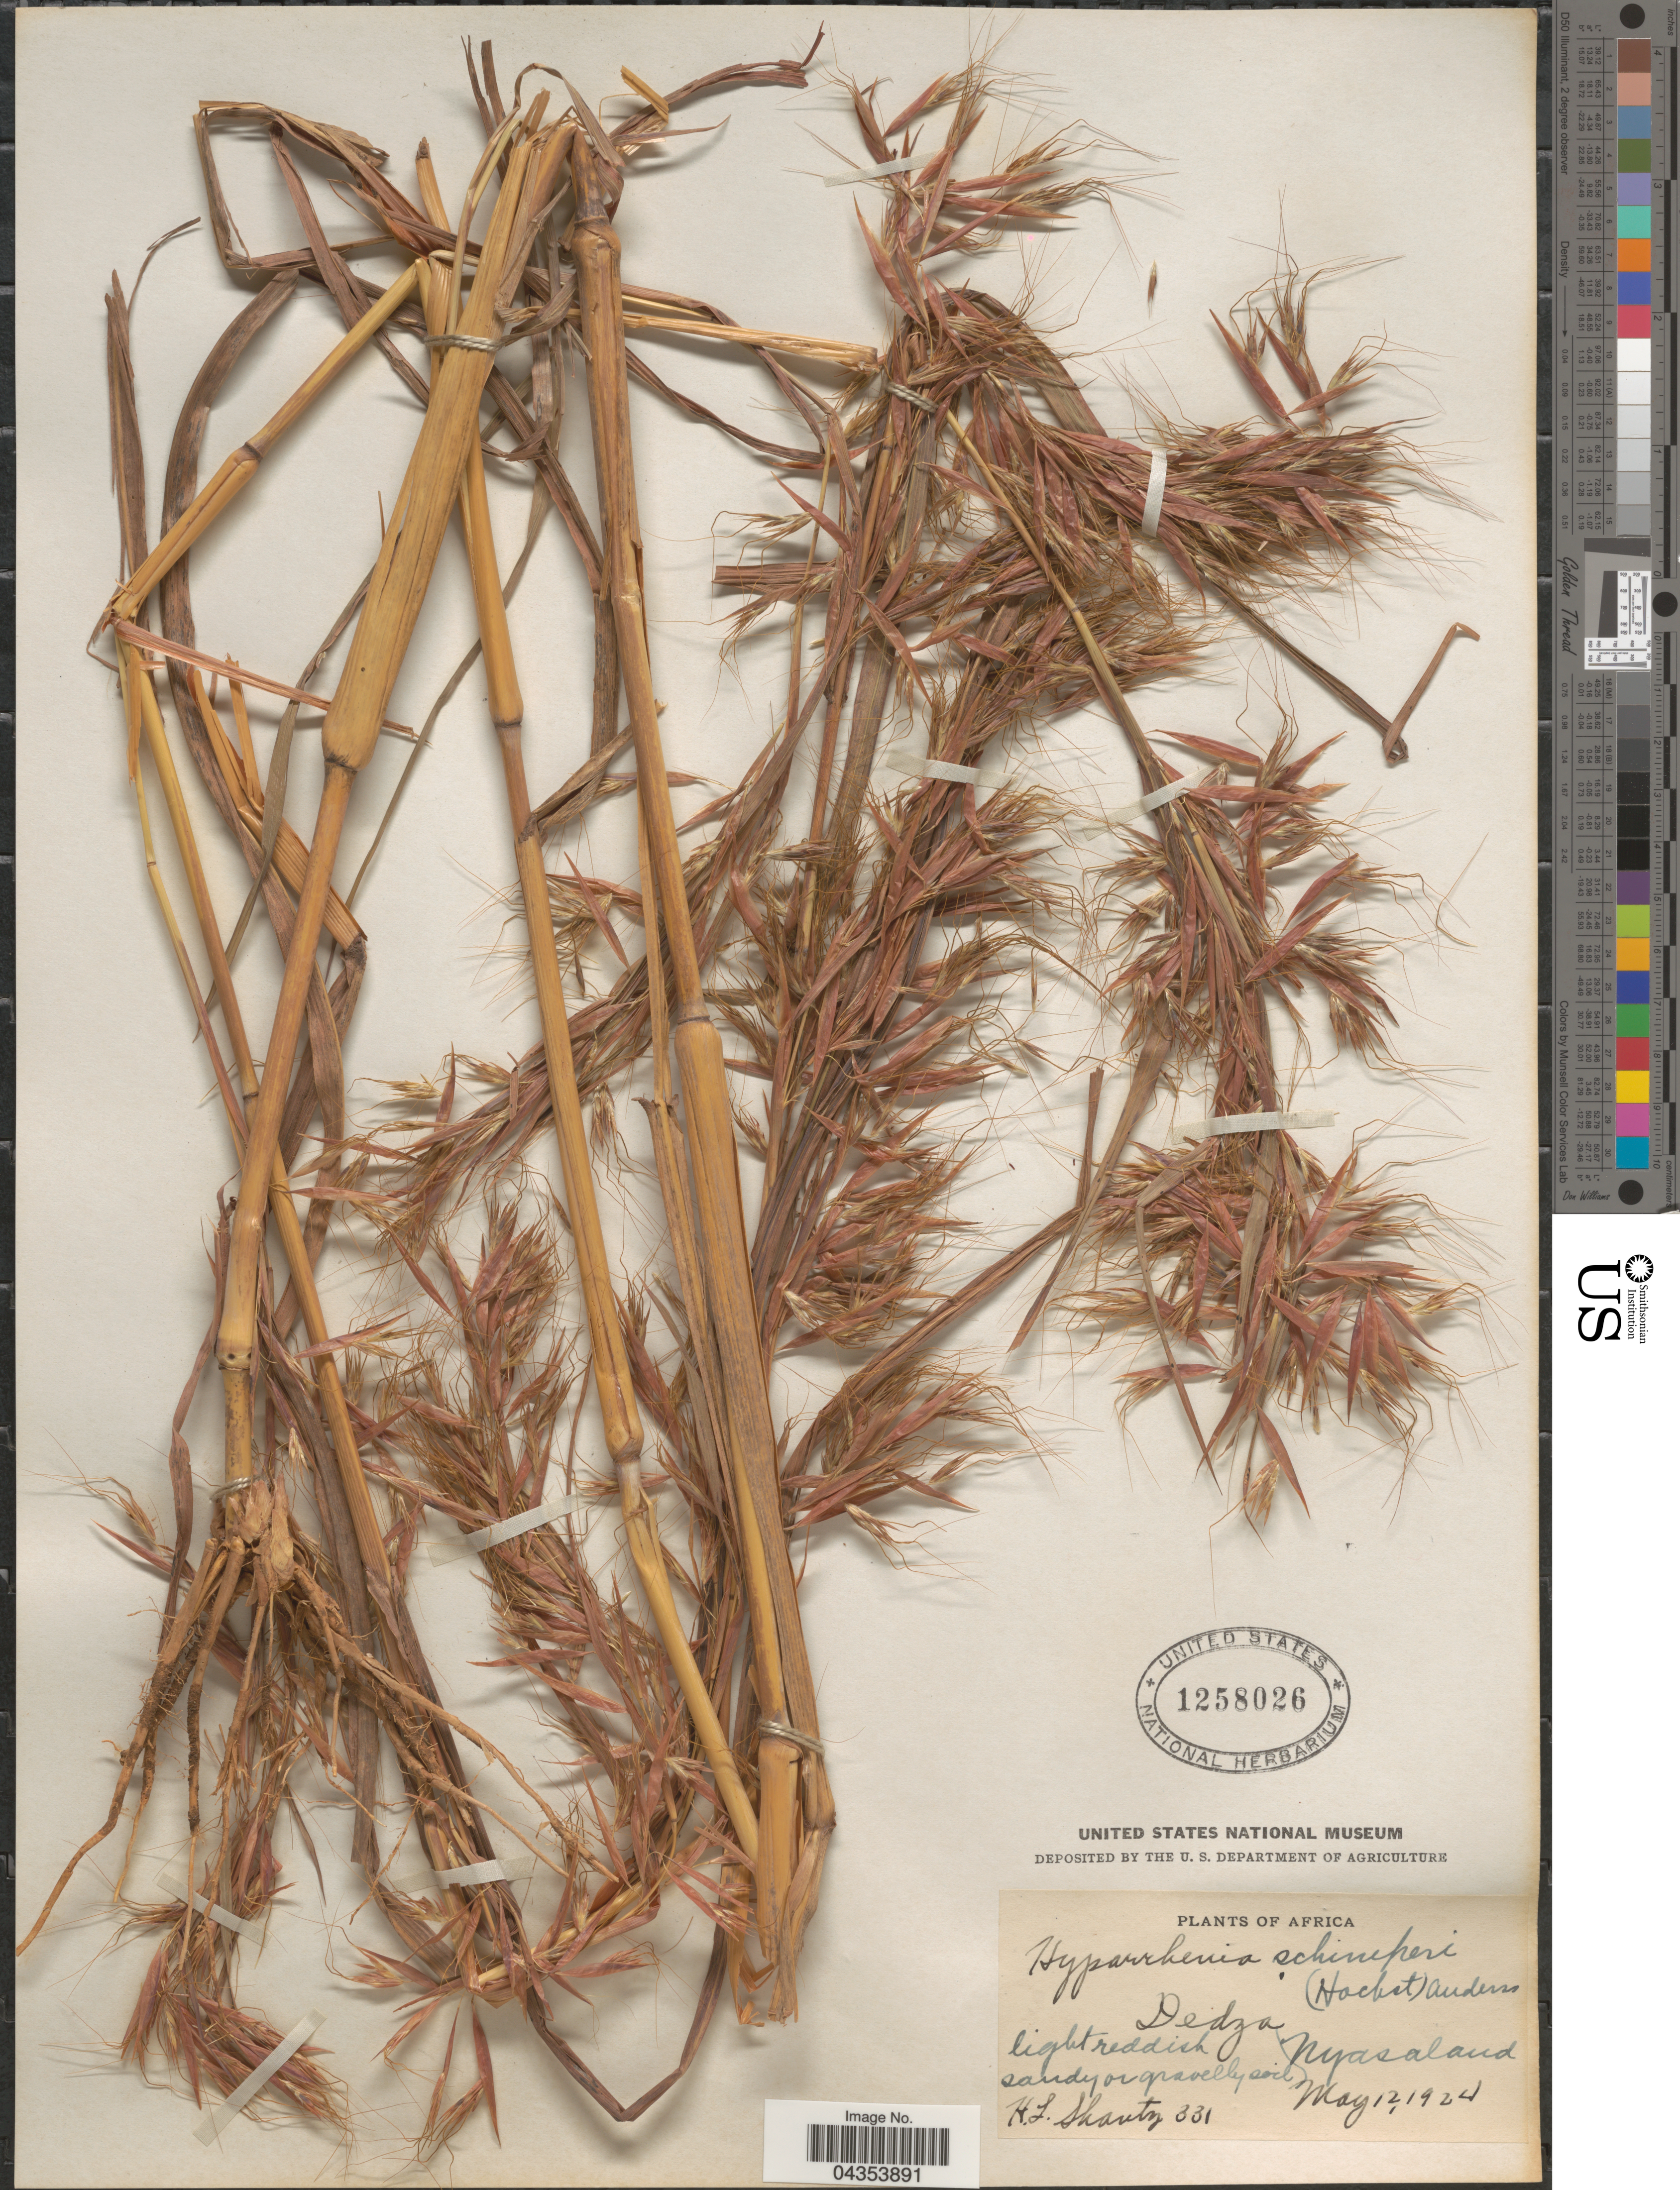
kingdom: Plantae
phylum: Tracheophyta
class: Liliopsida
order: Poales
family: Poaceae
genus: Hyparrhenia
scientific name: Hyparrhenia schimperi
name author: (Hochst. ex A. Rich.) Andersson ex Stapf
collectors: H. Shantz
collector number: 331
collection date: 1924-05-12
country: Malawi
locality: Dedza. Nyasaland.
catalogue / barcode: US 1258026